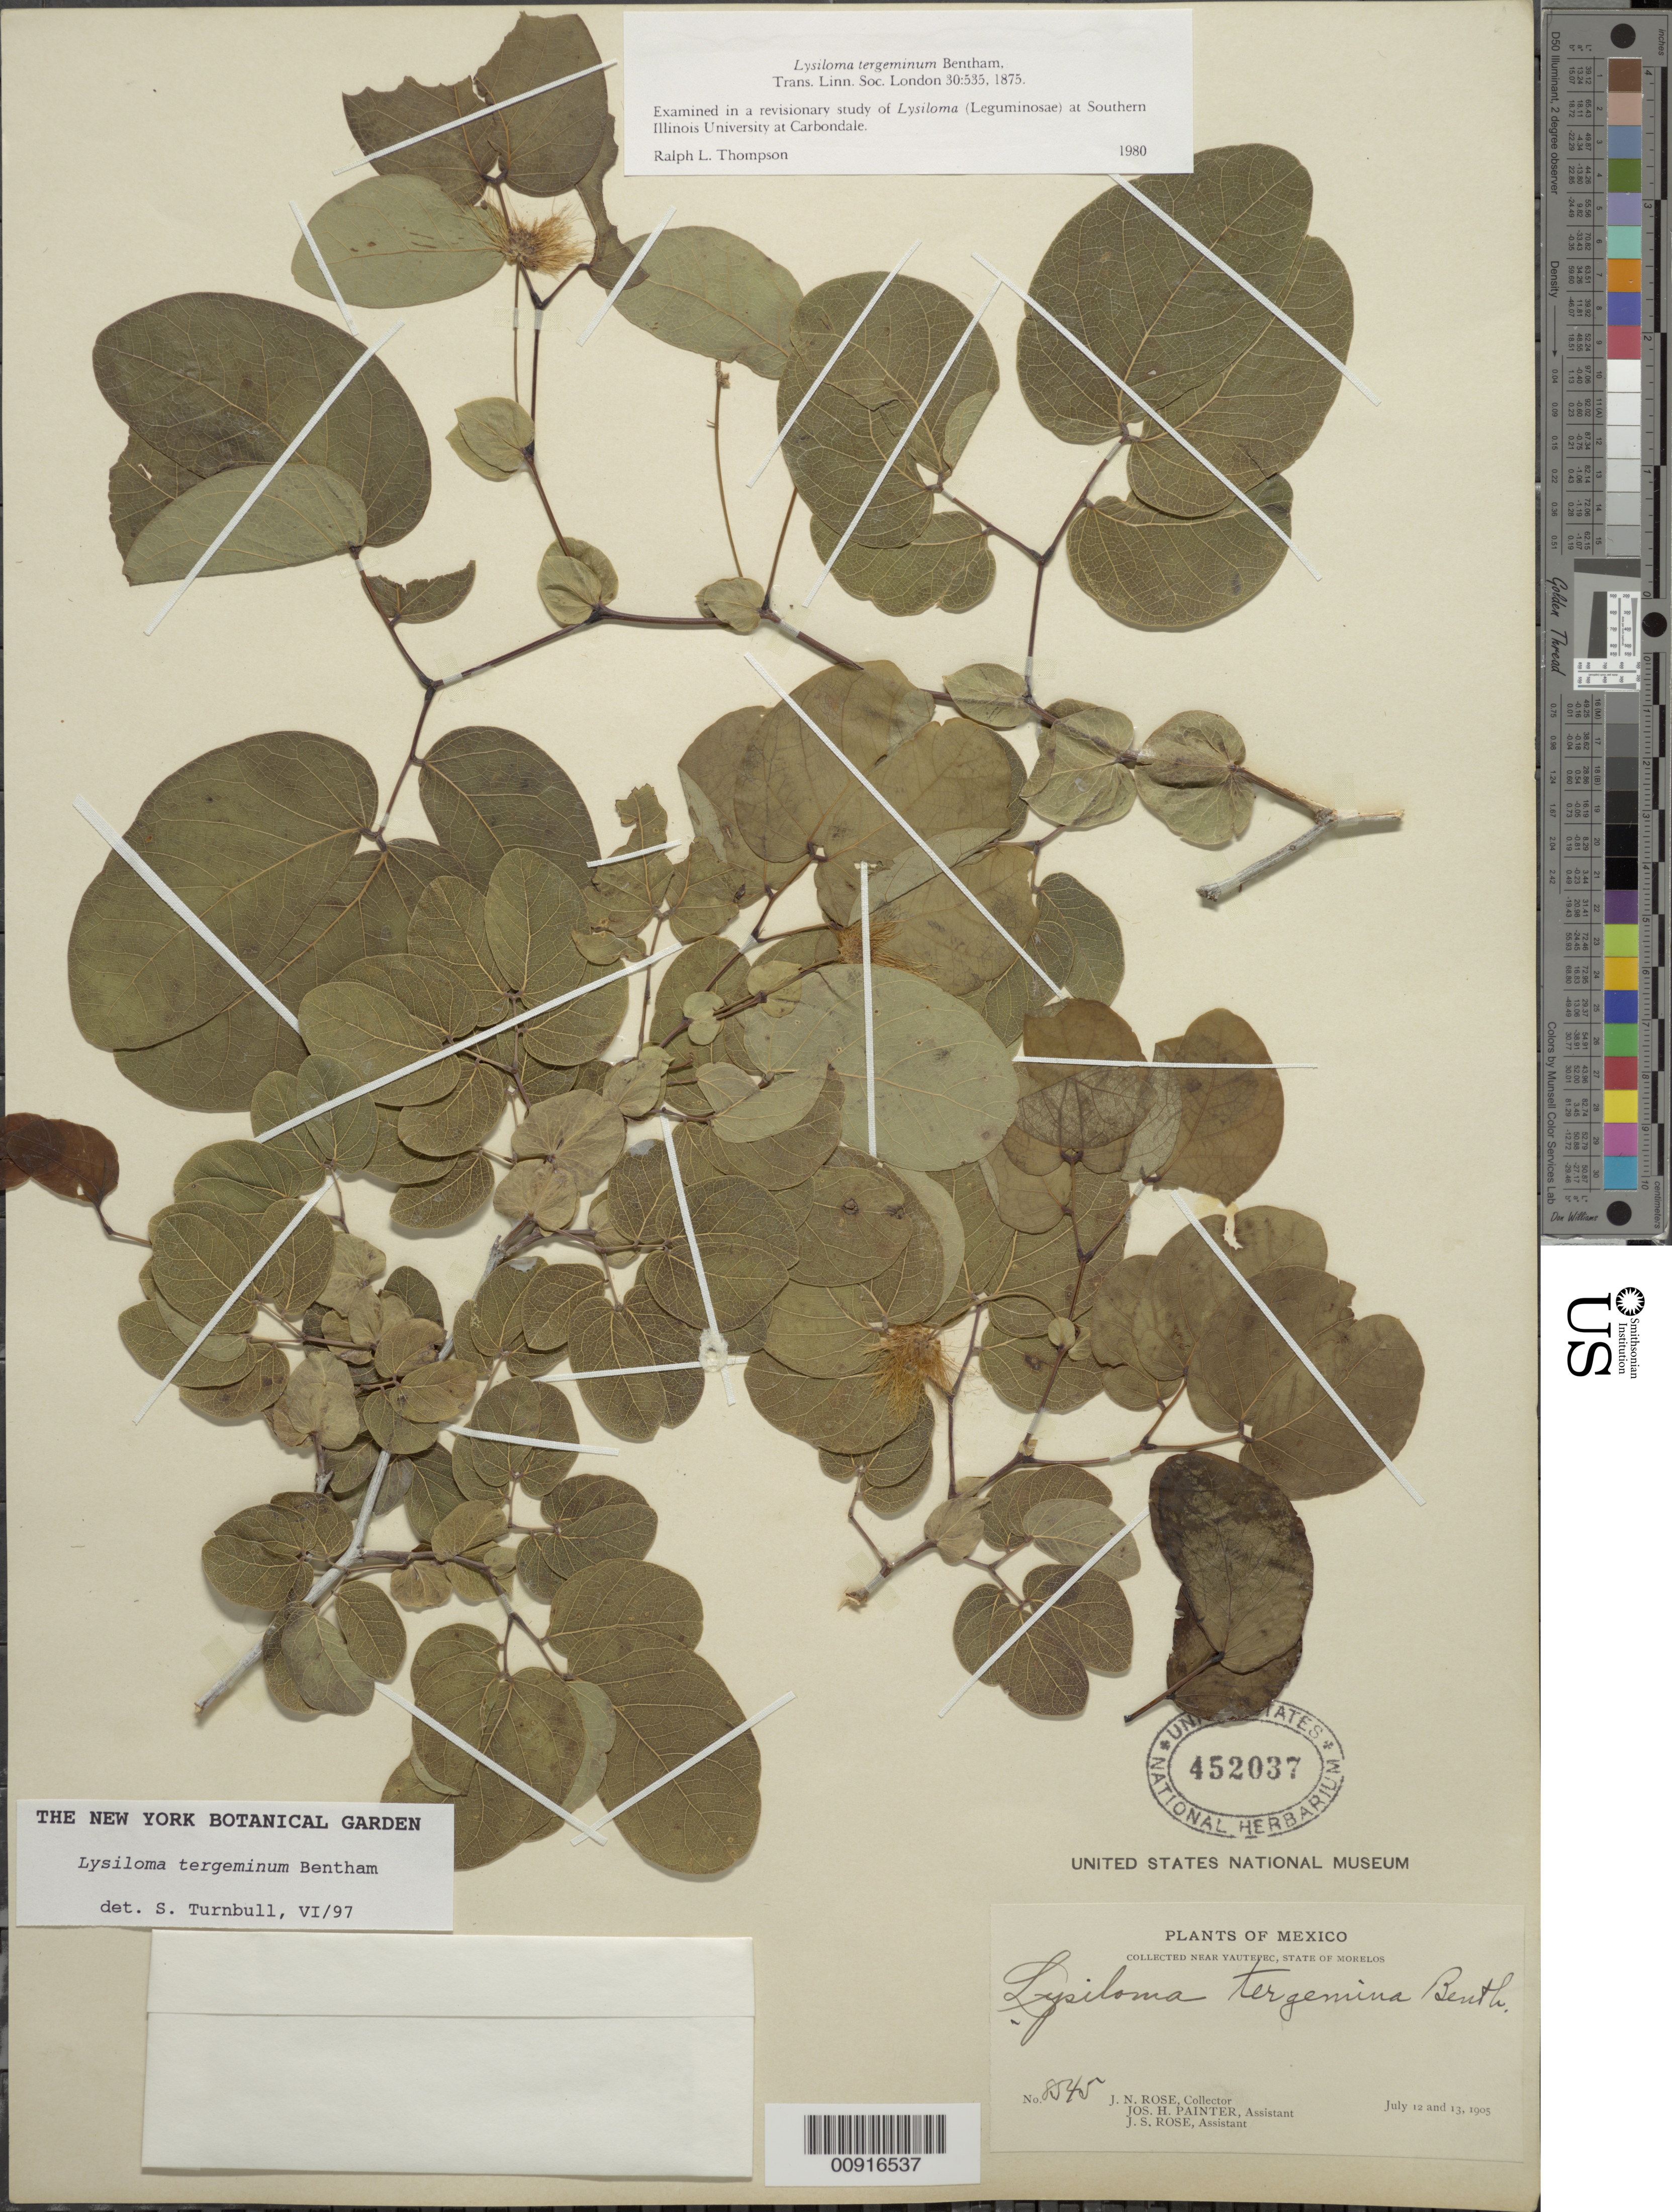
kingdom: Plantae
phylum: Tracheophyta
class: Magnoliopsida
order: Fabales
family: Fabaceae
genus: Lysiloma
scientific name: Lysiloma tergeminum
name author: Benth.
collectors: J. N. Rose, J. H. Painter & J. S. Rose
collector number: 8545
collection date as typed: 12 Jul 1905 to 13 Jul 1905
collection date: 1905-07-12/1905-07-13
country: Mexico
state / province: Morelos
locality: Near Yautepec, State of Morelos.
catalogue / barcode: US 452037